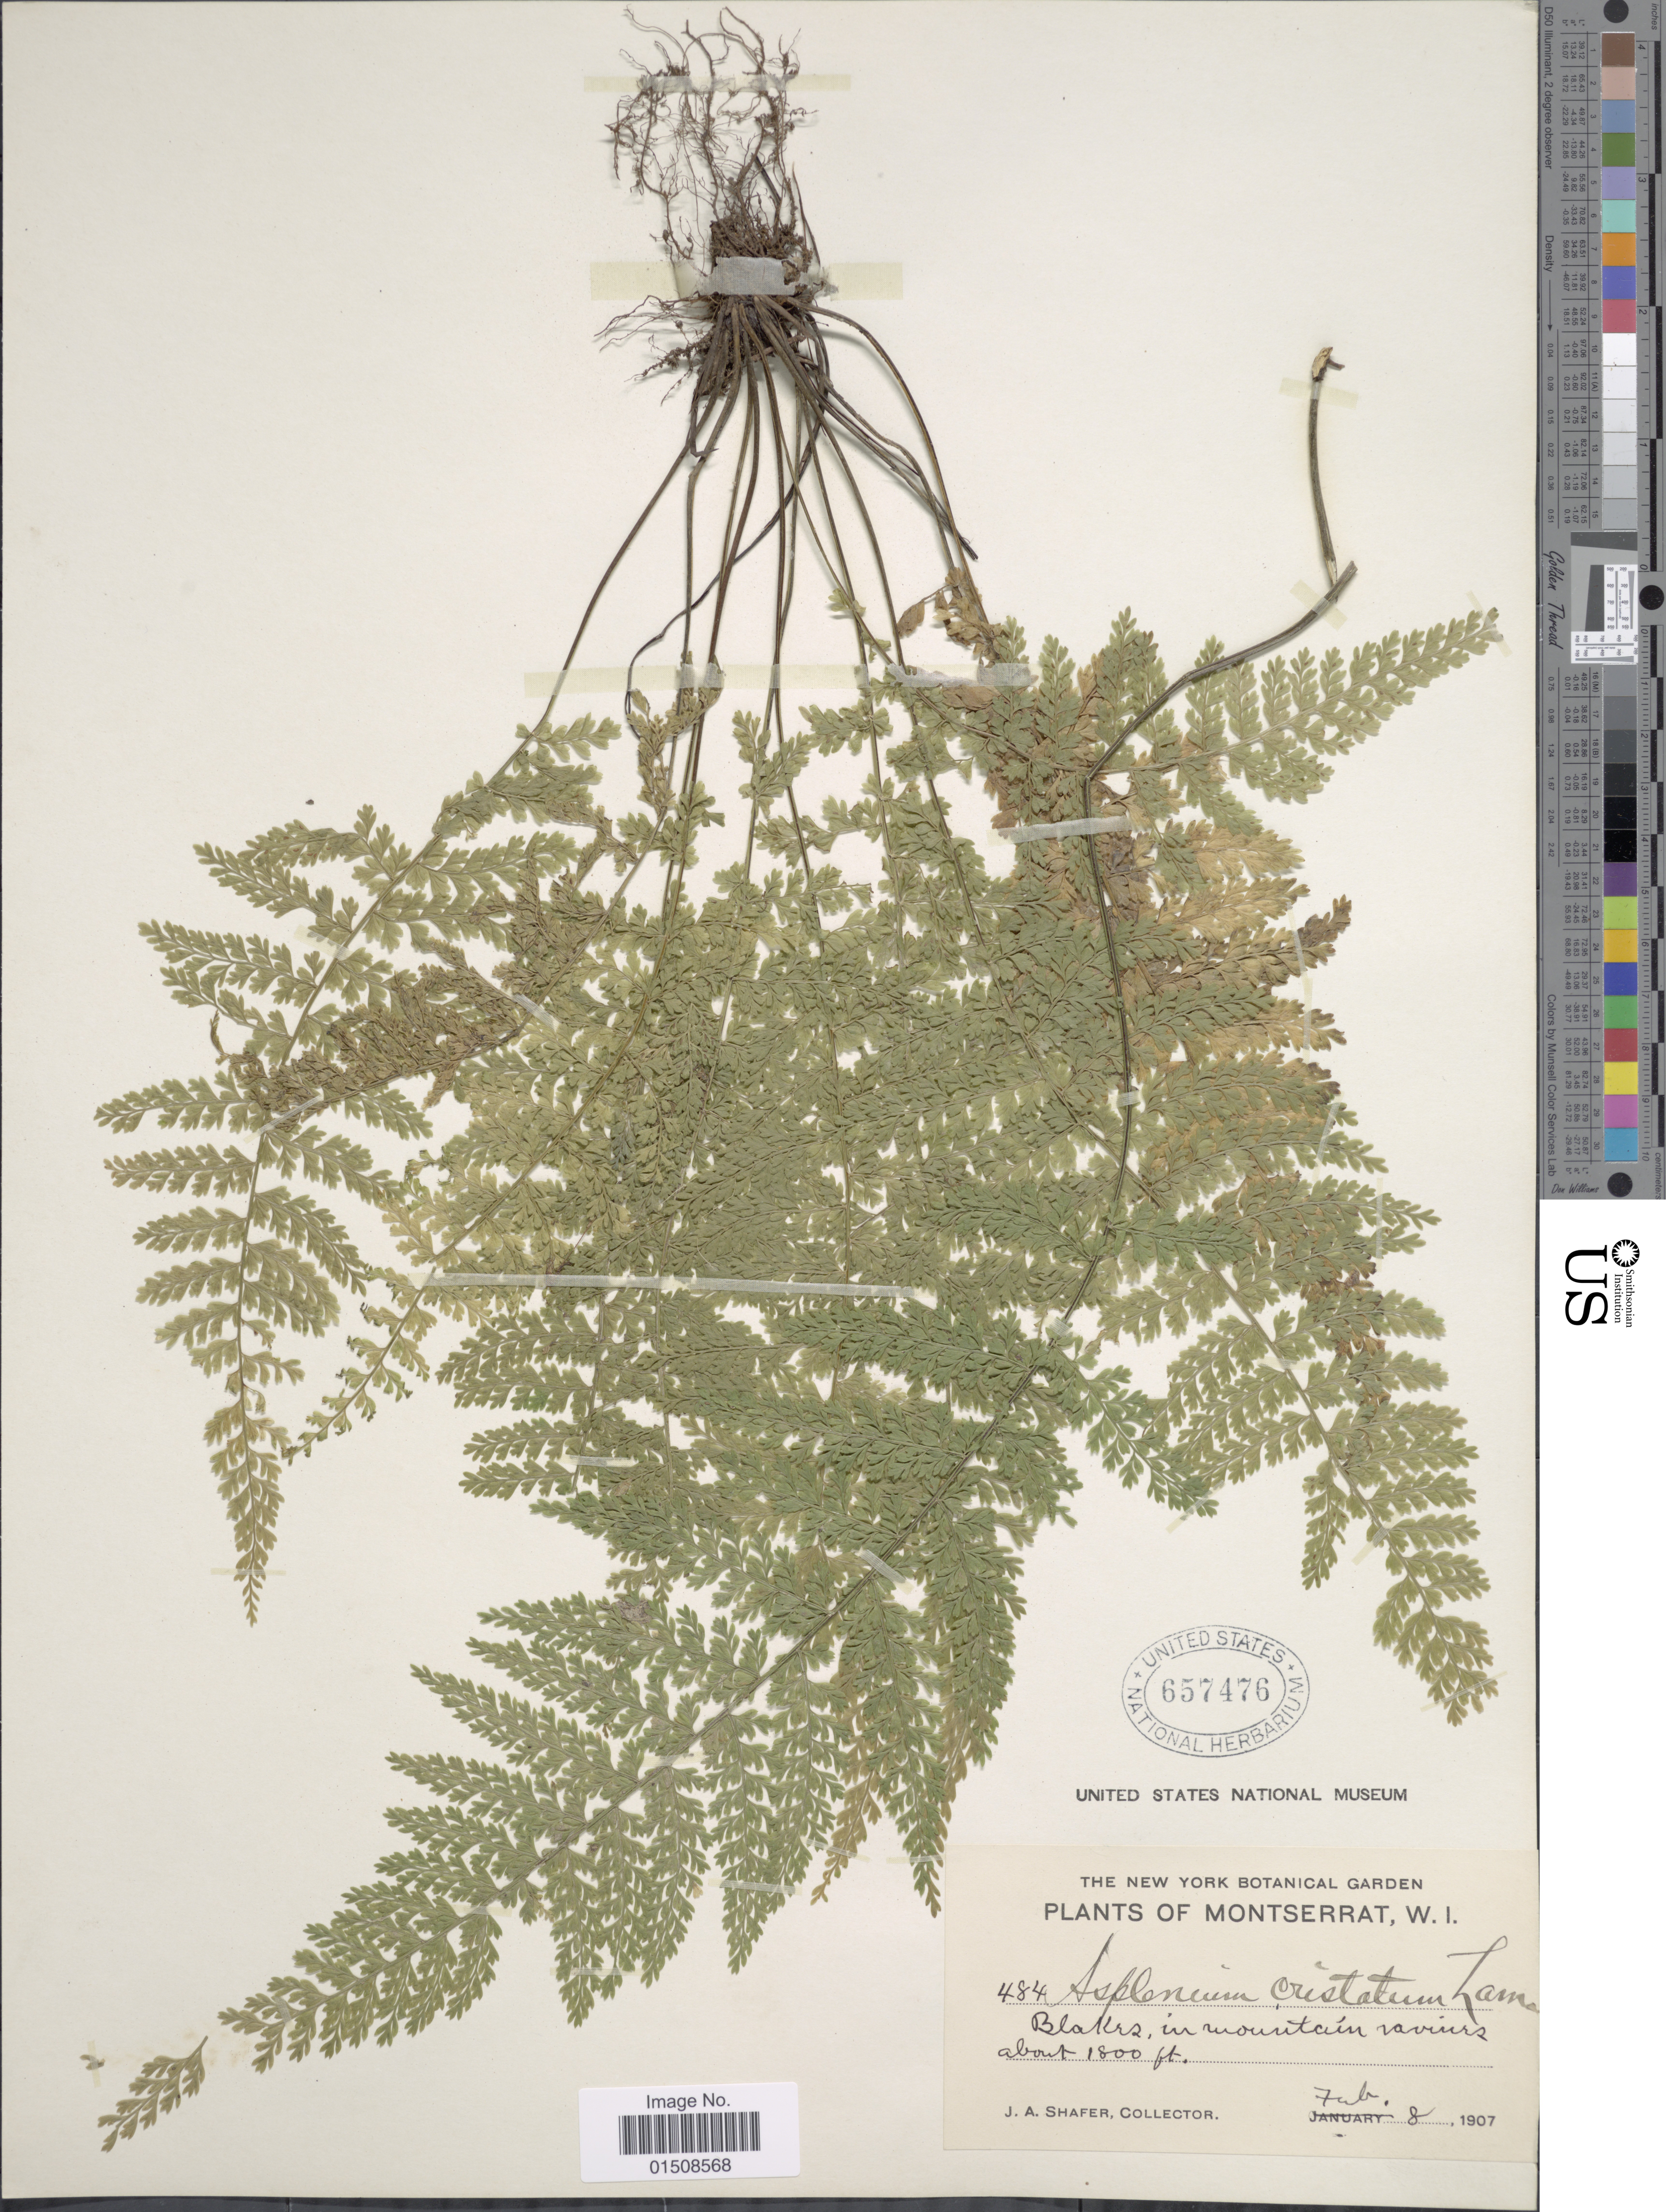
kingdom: Plantae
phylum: Tracheophyta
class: Polypodiopsida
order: Polypodiales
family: Aspleniaceae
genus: Asplenium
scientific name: Asplenium cristatum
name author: Lam.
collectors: J. A. Shafer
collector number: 484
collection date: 1907-02-08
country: Montserrat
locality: Blakes, in mountains ravine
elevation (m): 549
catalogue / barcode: US 657476